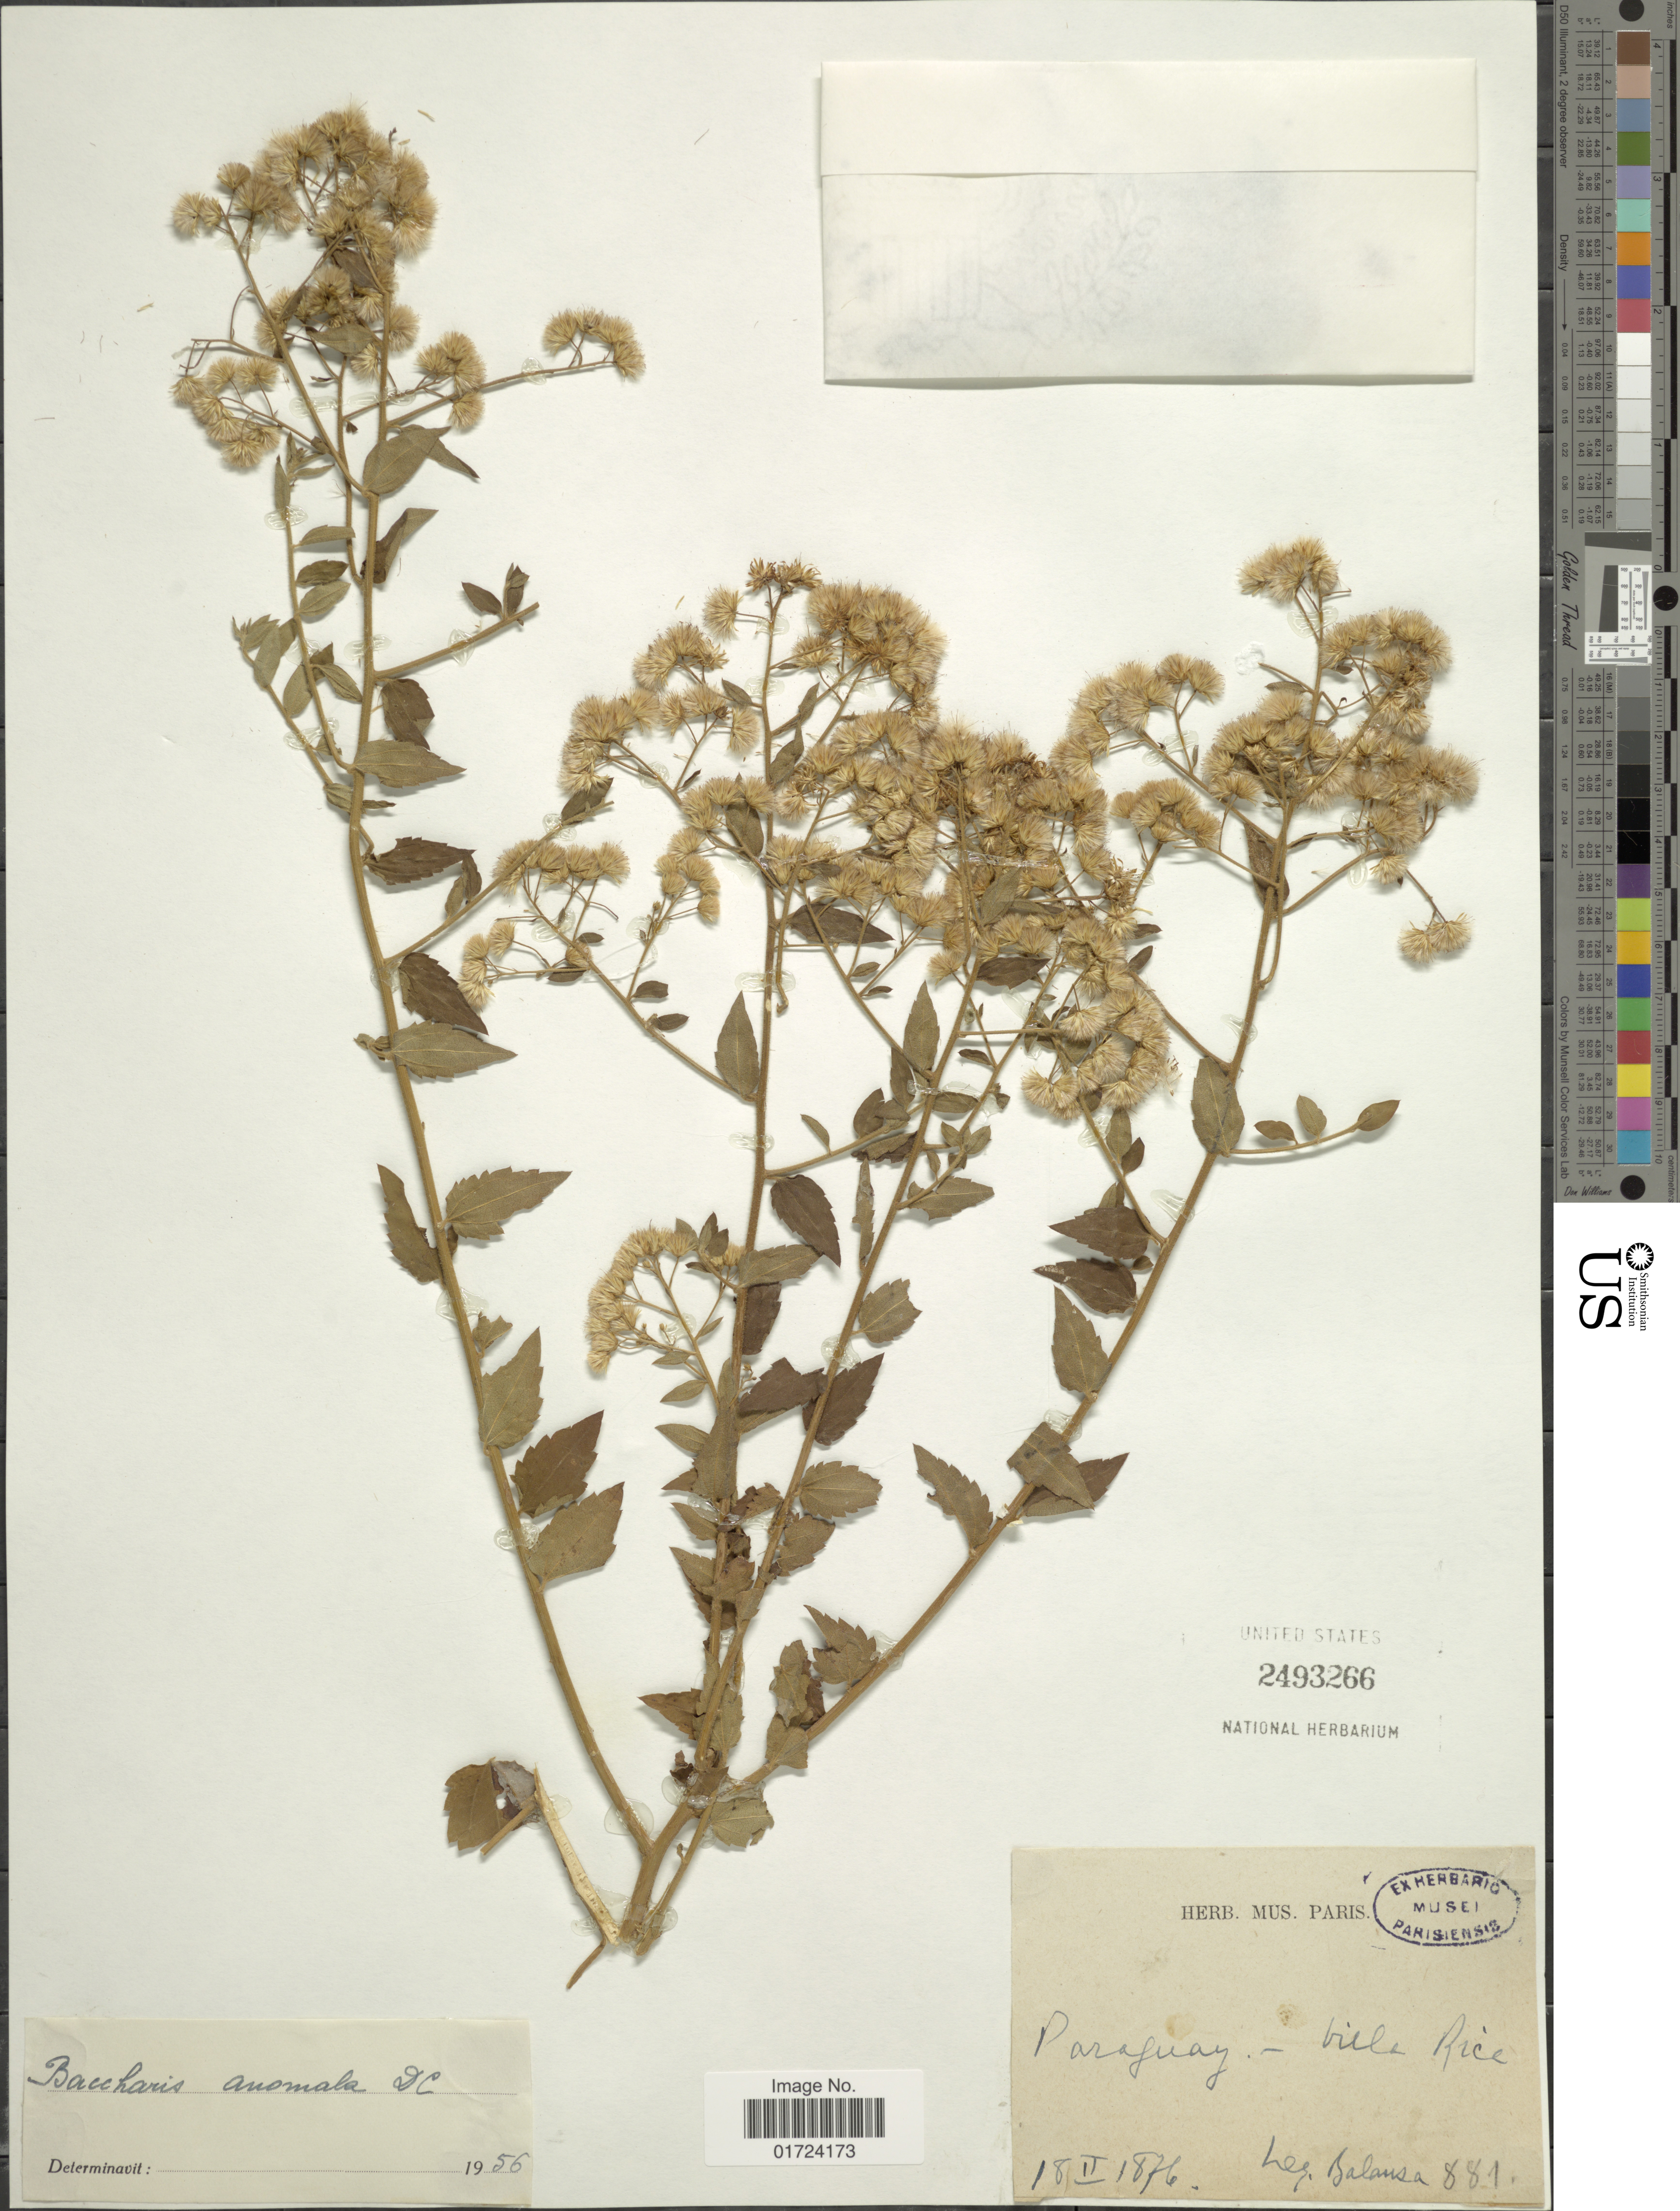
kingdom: Plantae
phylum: Tracheophyta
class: Magnoliopsida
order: Asterales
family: Asteraceae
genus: Baccharis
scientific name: Baccharis anomala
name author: DC.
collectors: -. Balansa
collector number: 881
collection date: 1876-02-18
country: Paraguay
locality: Paraguay - Ville Rice.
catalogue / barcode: US 2493266